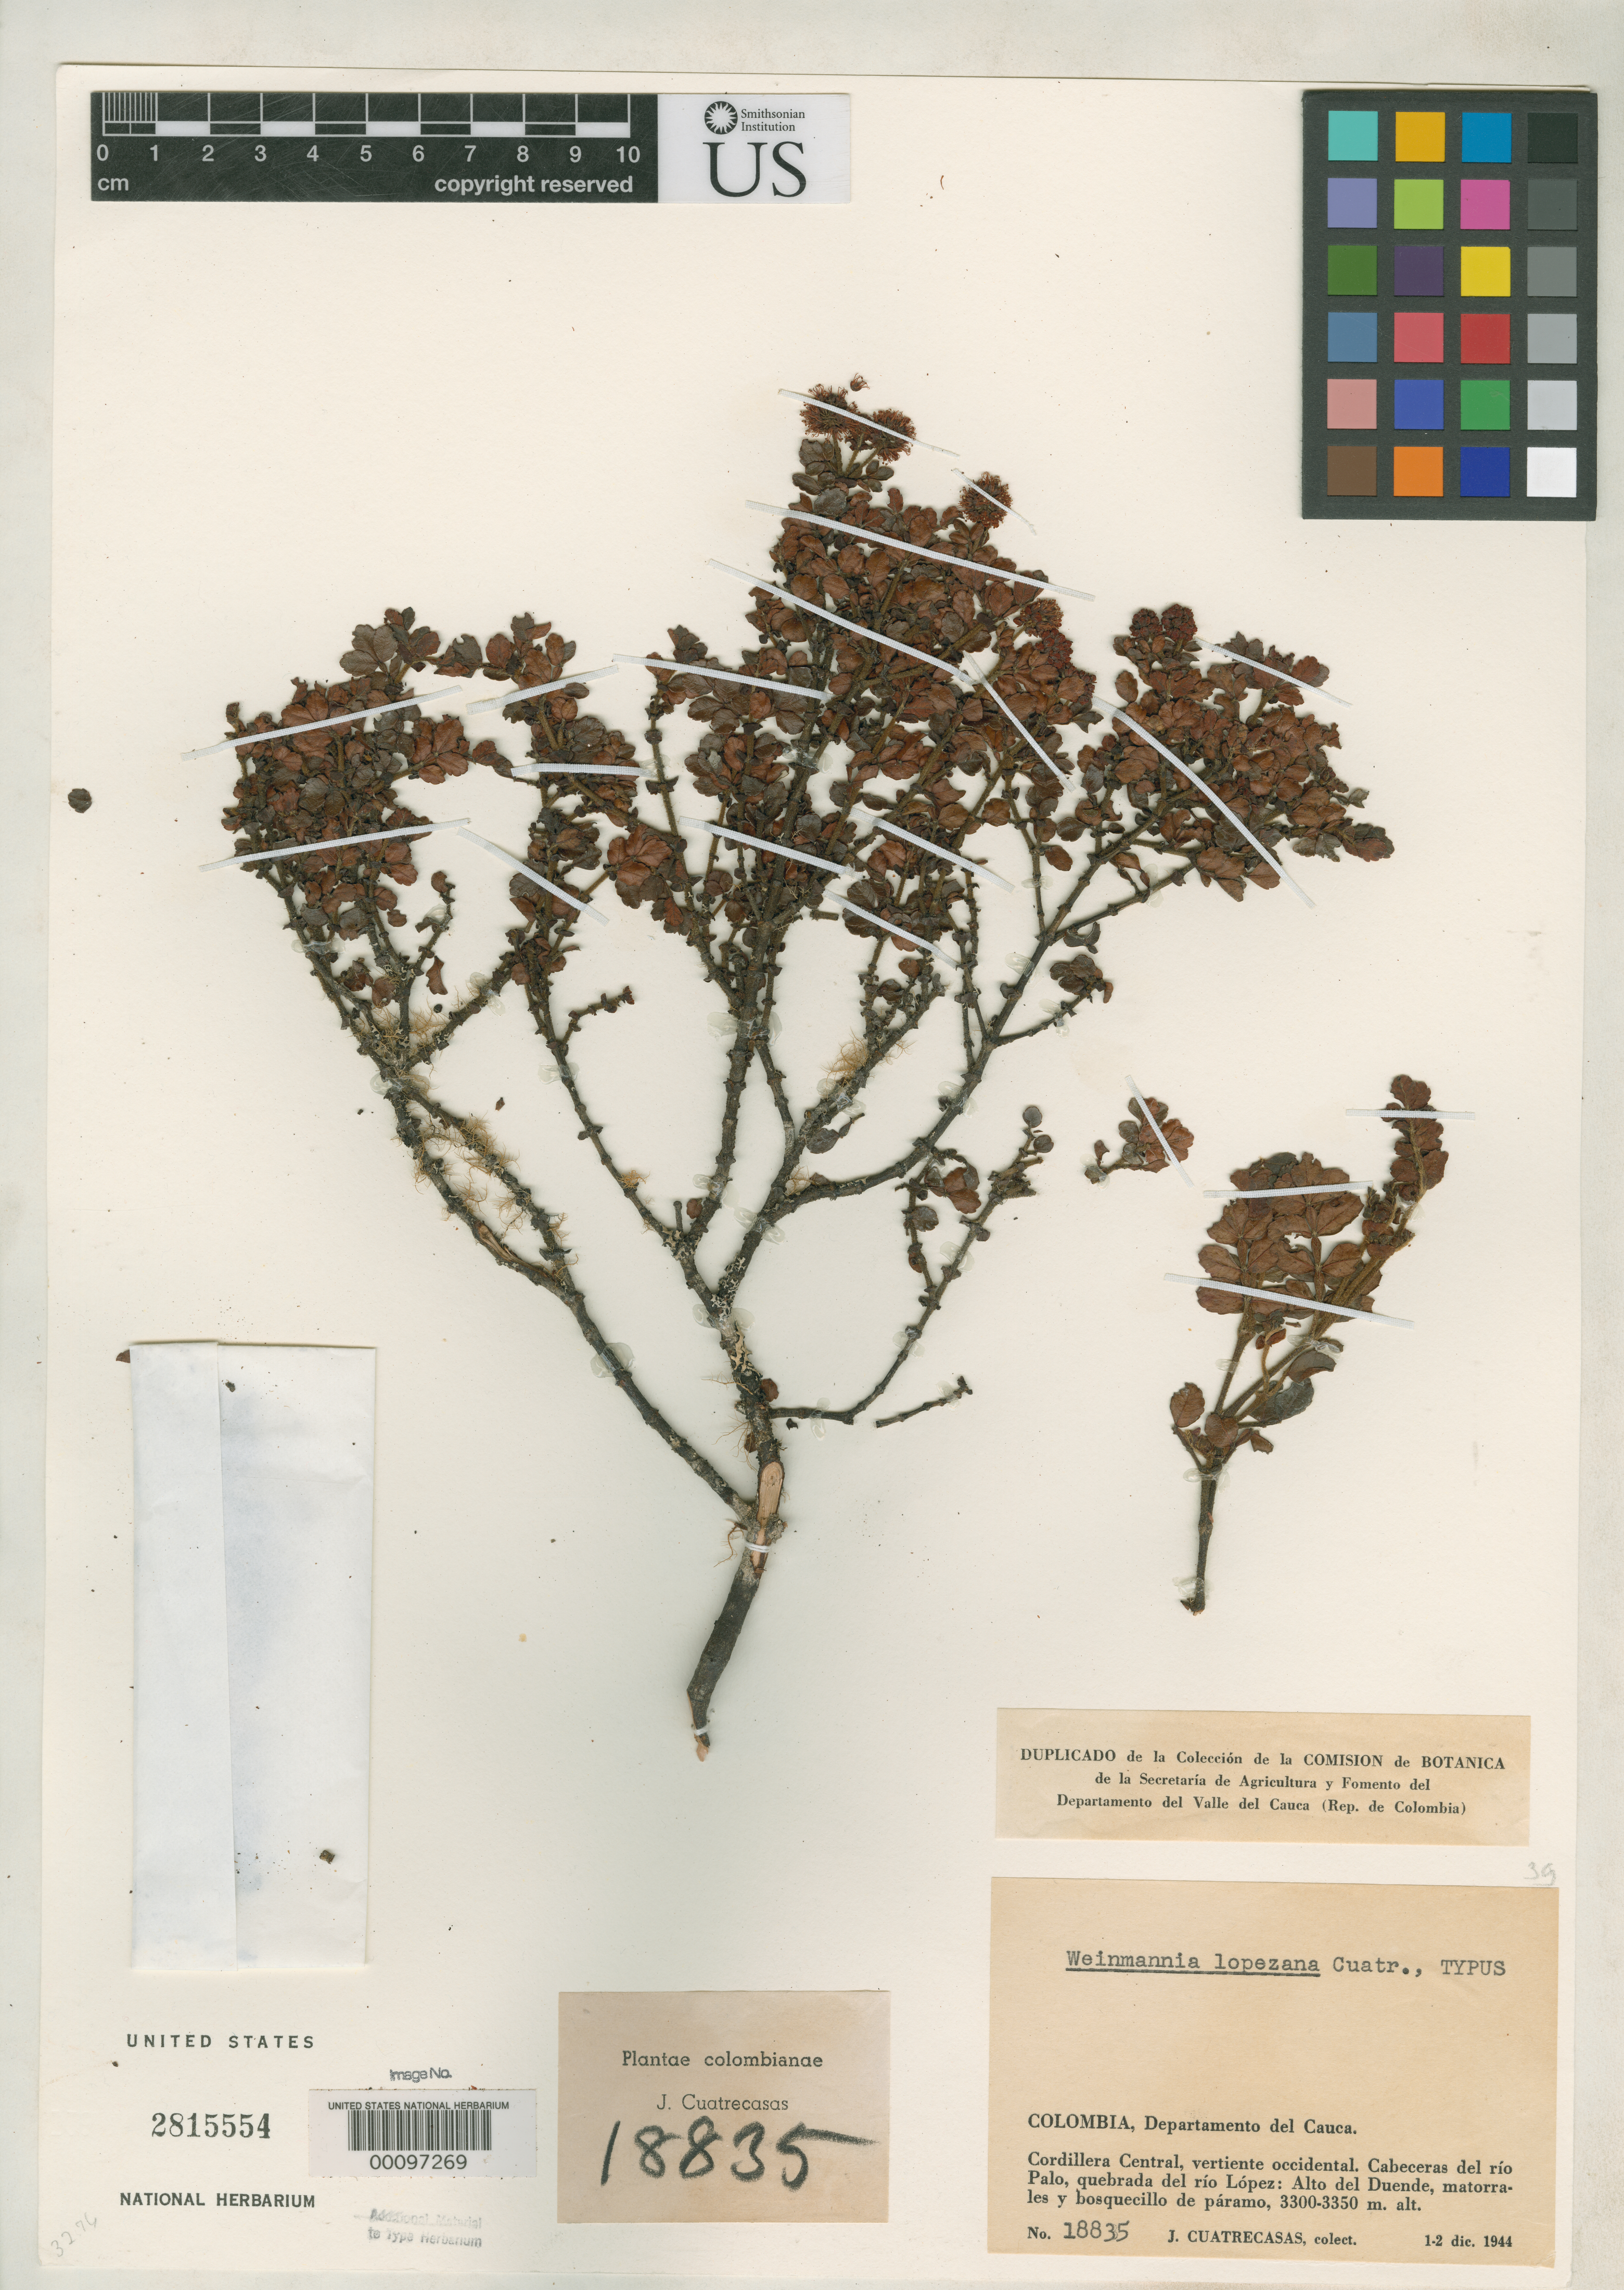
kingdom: Plantae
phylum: Tracheophyta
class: Magnoliopsida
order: Oxalidales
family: Cunoniaceae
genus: Weinmannia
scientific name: Weinmannia lopezeana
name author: Cuatrec.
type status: Isotype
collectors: J. Cuatrecasas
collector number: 18835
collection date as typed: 01 Dec 1944 to 02 Dec 1944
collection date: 1944-12-01/1944-12-02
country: Colombia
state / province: Cauca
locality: Cordillera Central, Vertiente Occidental, Cabecera del Rio Palo, Quebrada del Rio Lopez, Alto del Duende.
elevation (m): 3300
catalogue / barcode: US 2815554